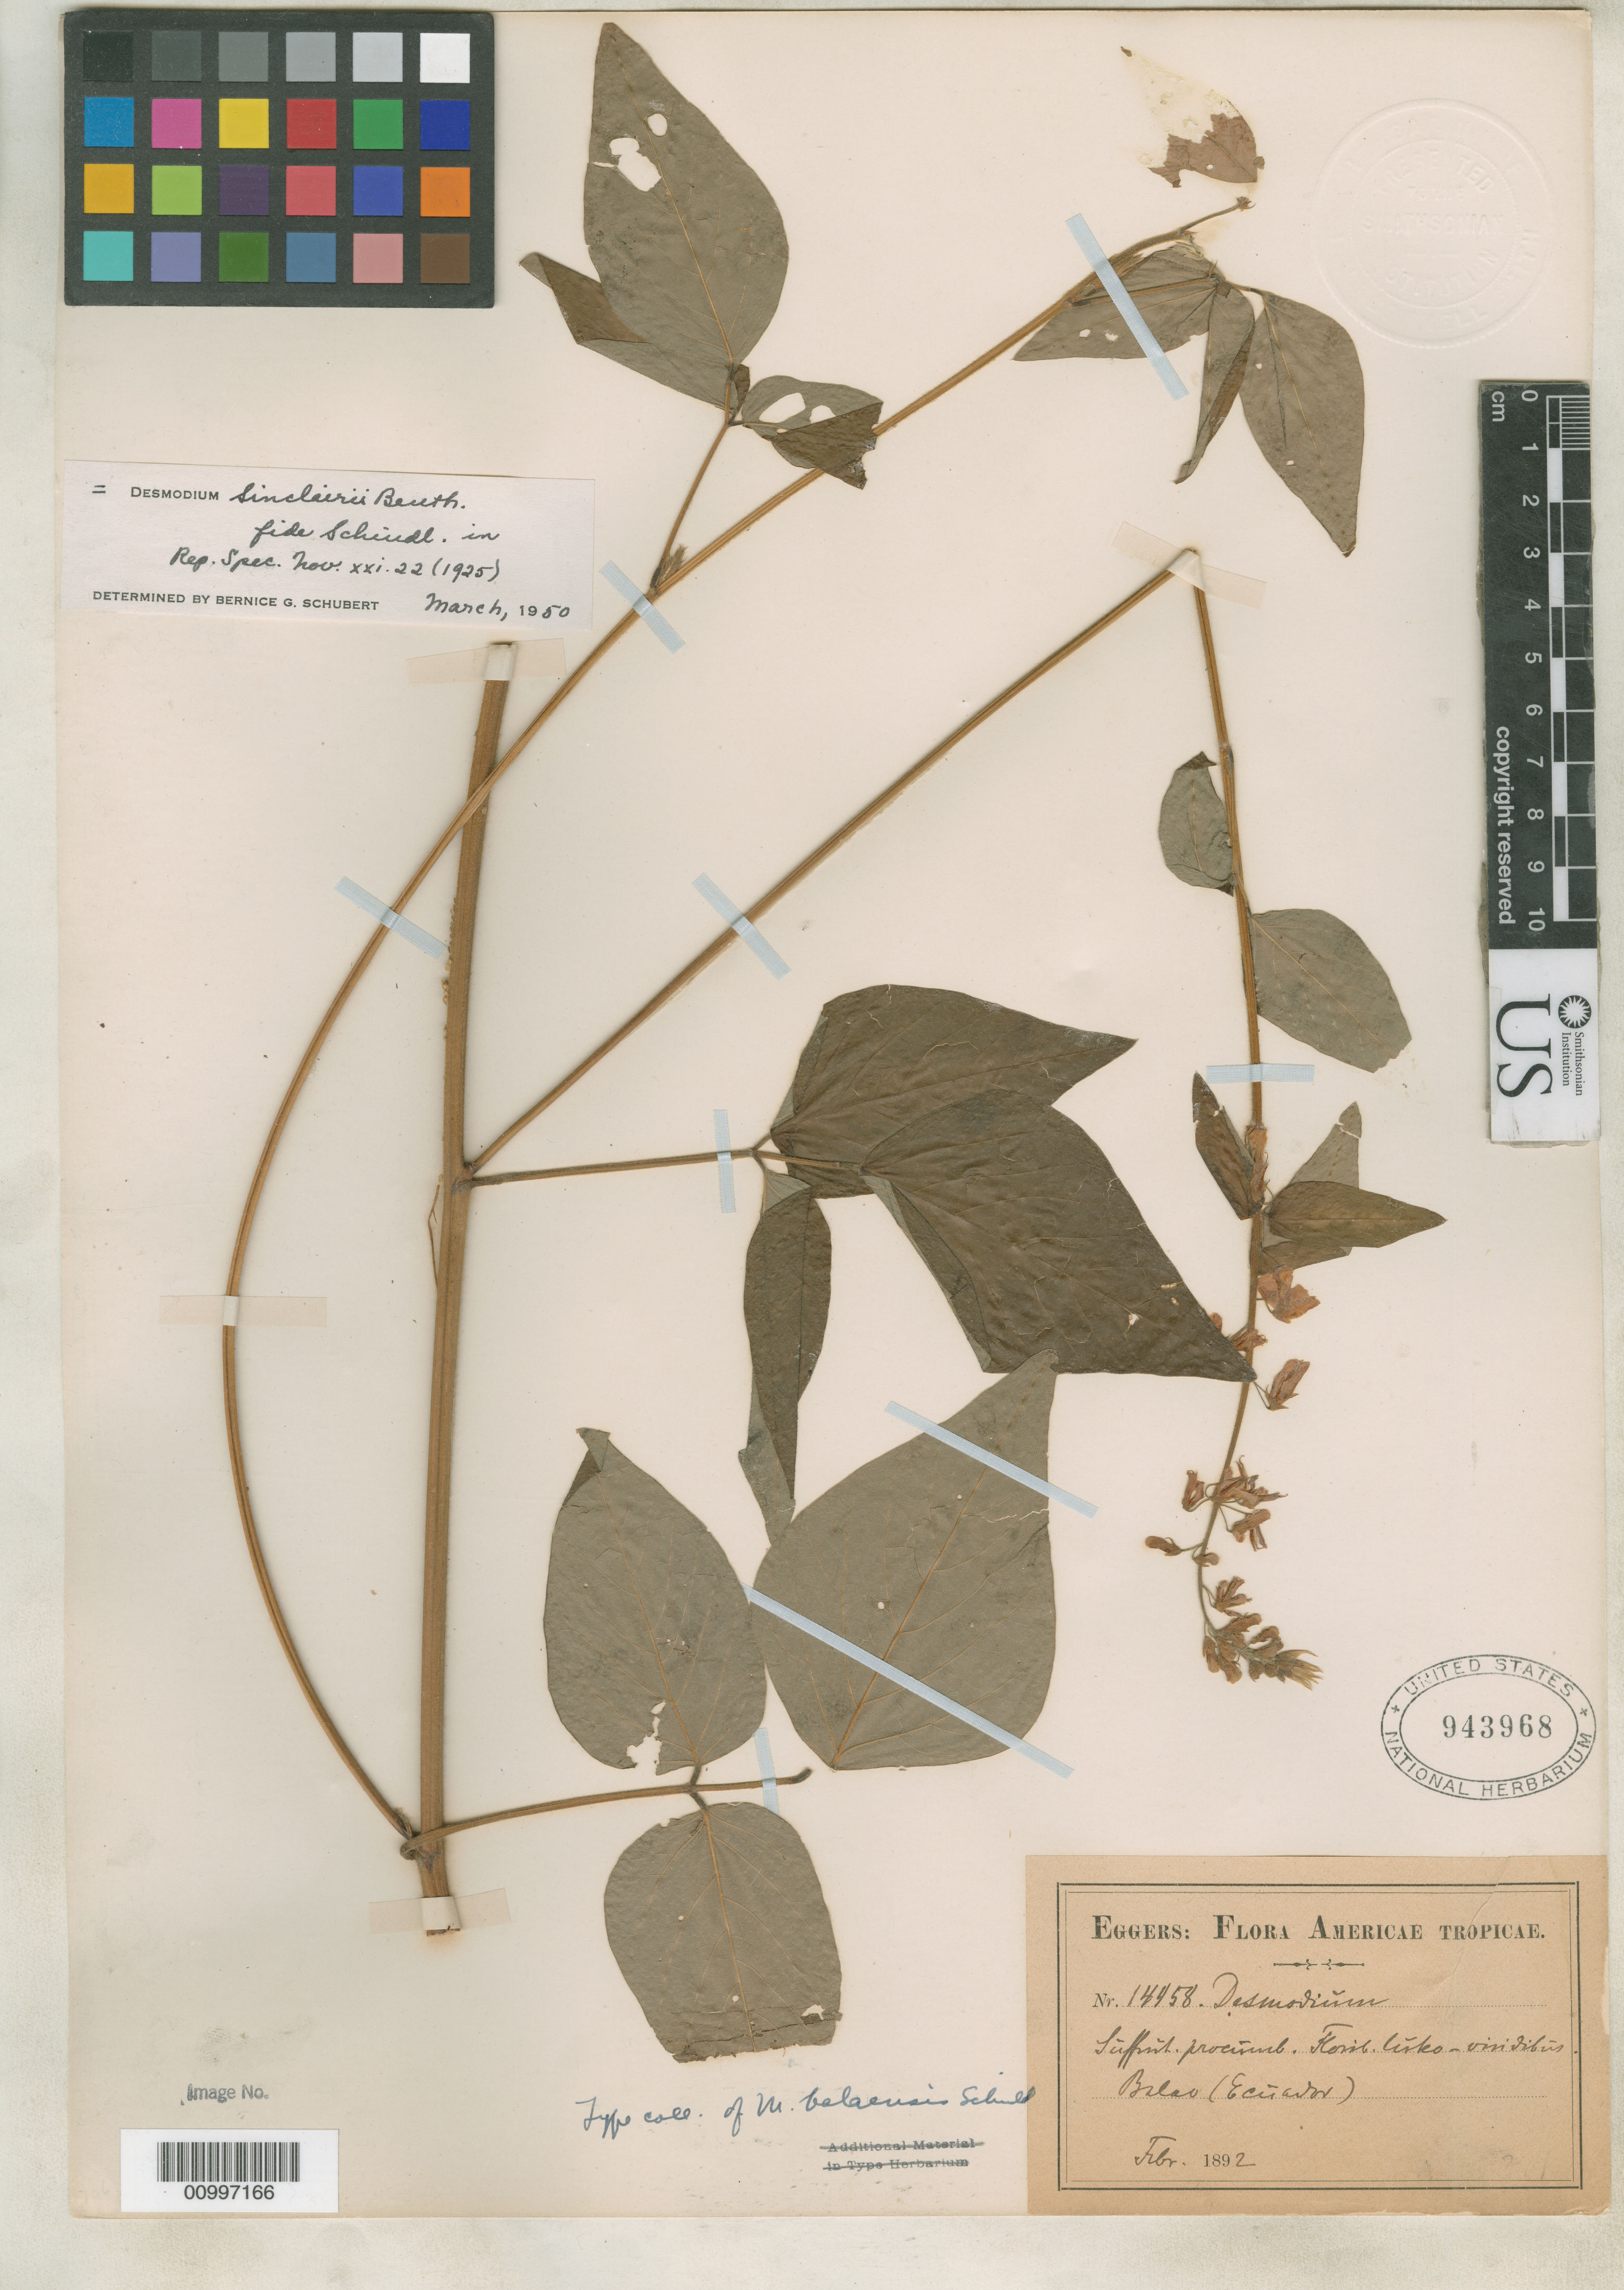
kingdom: Plantae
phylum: Tracheophyta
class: Magnoliopsida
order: Fabales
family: Fabaceae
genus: Meibomia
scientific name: Meibomia balaensis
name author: Schindl.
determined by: Schubert, Bernice G.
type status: Isosyntype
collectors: H. F. A. von Eggers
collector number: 14458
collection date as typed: Feb 1892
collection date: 1892-02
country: Ecuador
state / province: Guayas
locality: Balao.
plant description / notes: From the herbarium of J. Donnell Smith.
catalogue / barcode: US 943968